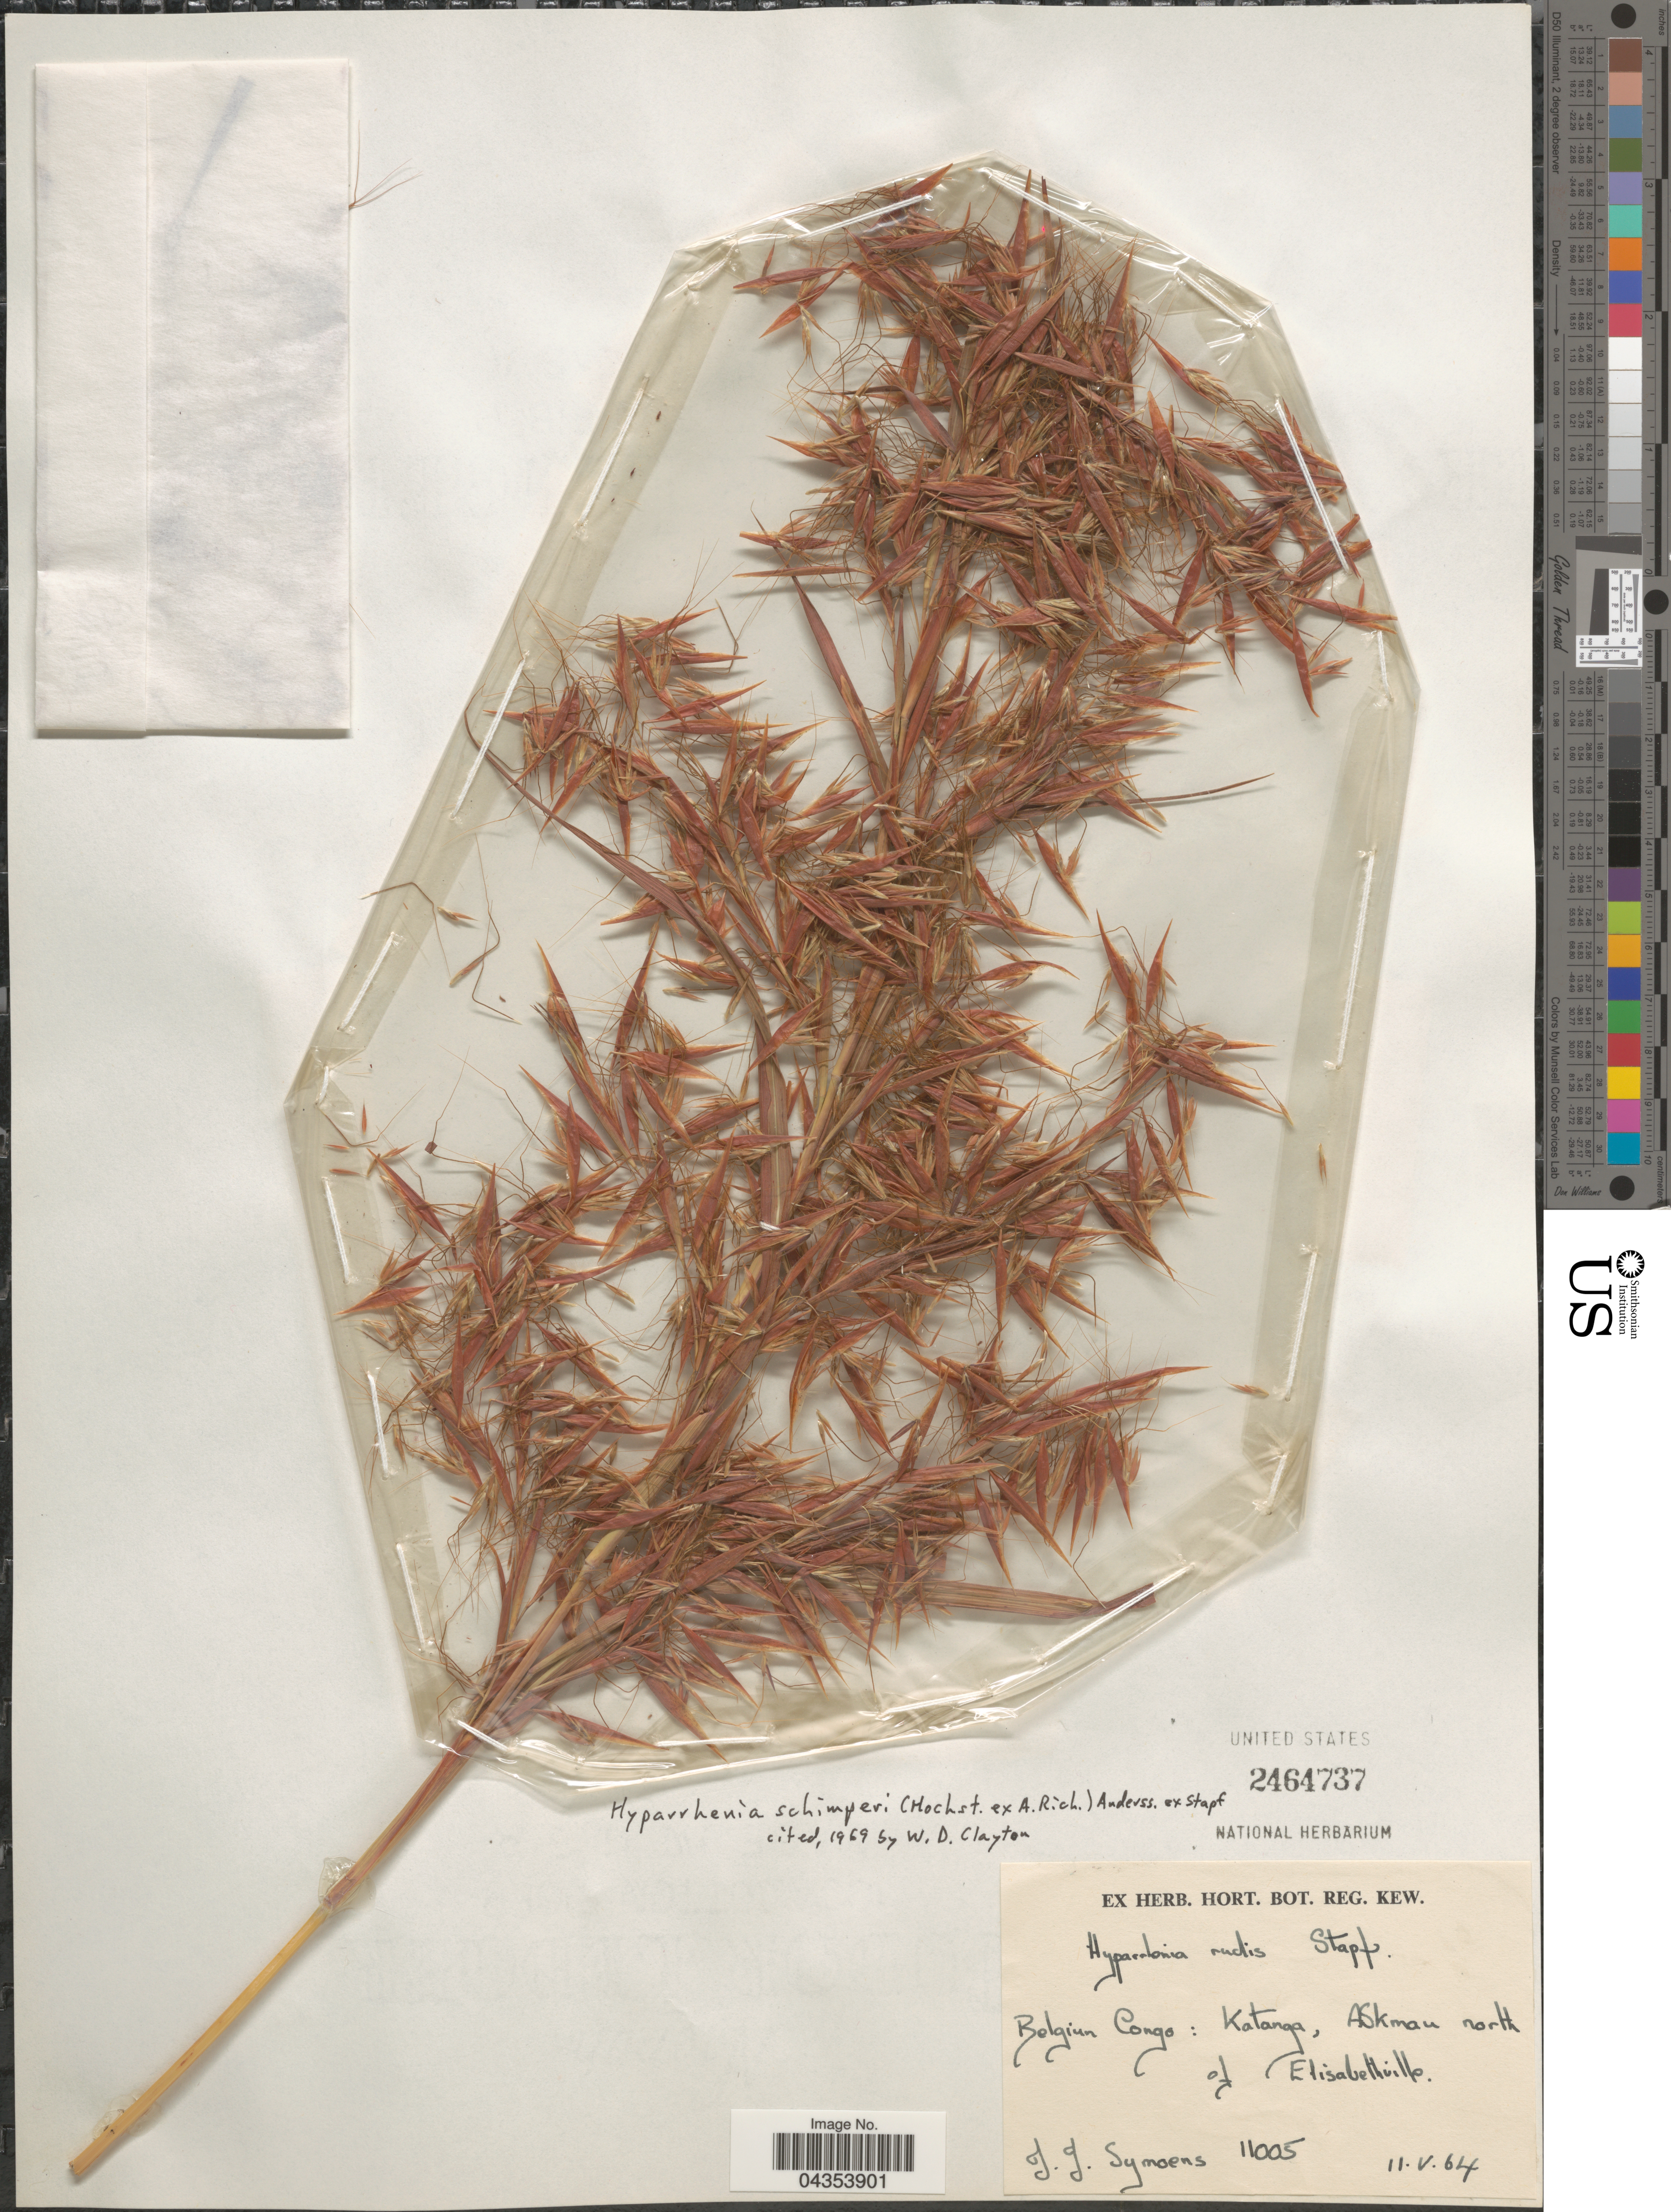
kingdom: Plantae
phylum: Tracheophyta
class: Liliopsida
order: Poales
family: Poaceae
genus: Hyparrhenia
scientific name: Hyparrhenia schimperi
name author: (Hochst. ex A. Rich.) Andersson ex Stapf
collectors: J. Symoens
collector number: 11005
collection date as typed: Transcribed d/m/y: 11/5/64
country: Congo, Democratic Republic of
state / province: Haut-Katanga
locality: Belgian Congo: Askman north of Elisabethville.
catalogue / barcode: US 2464737